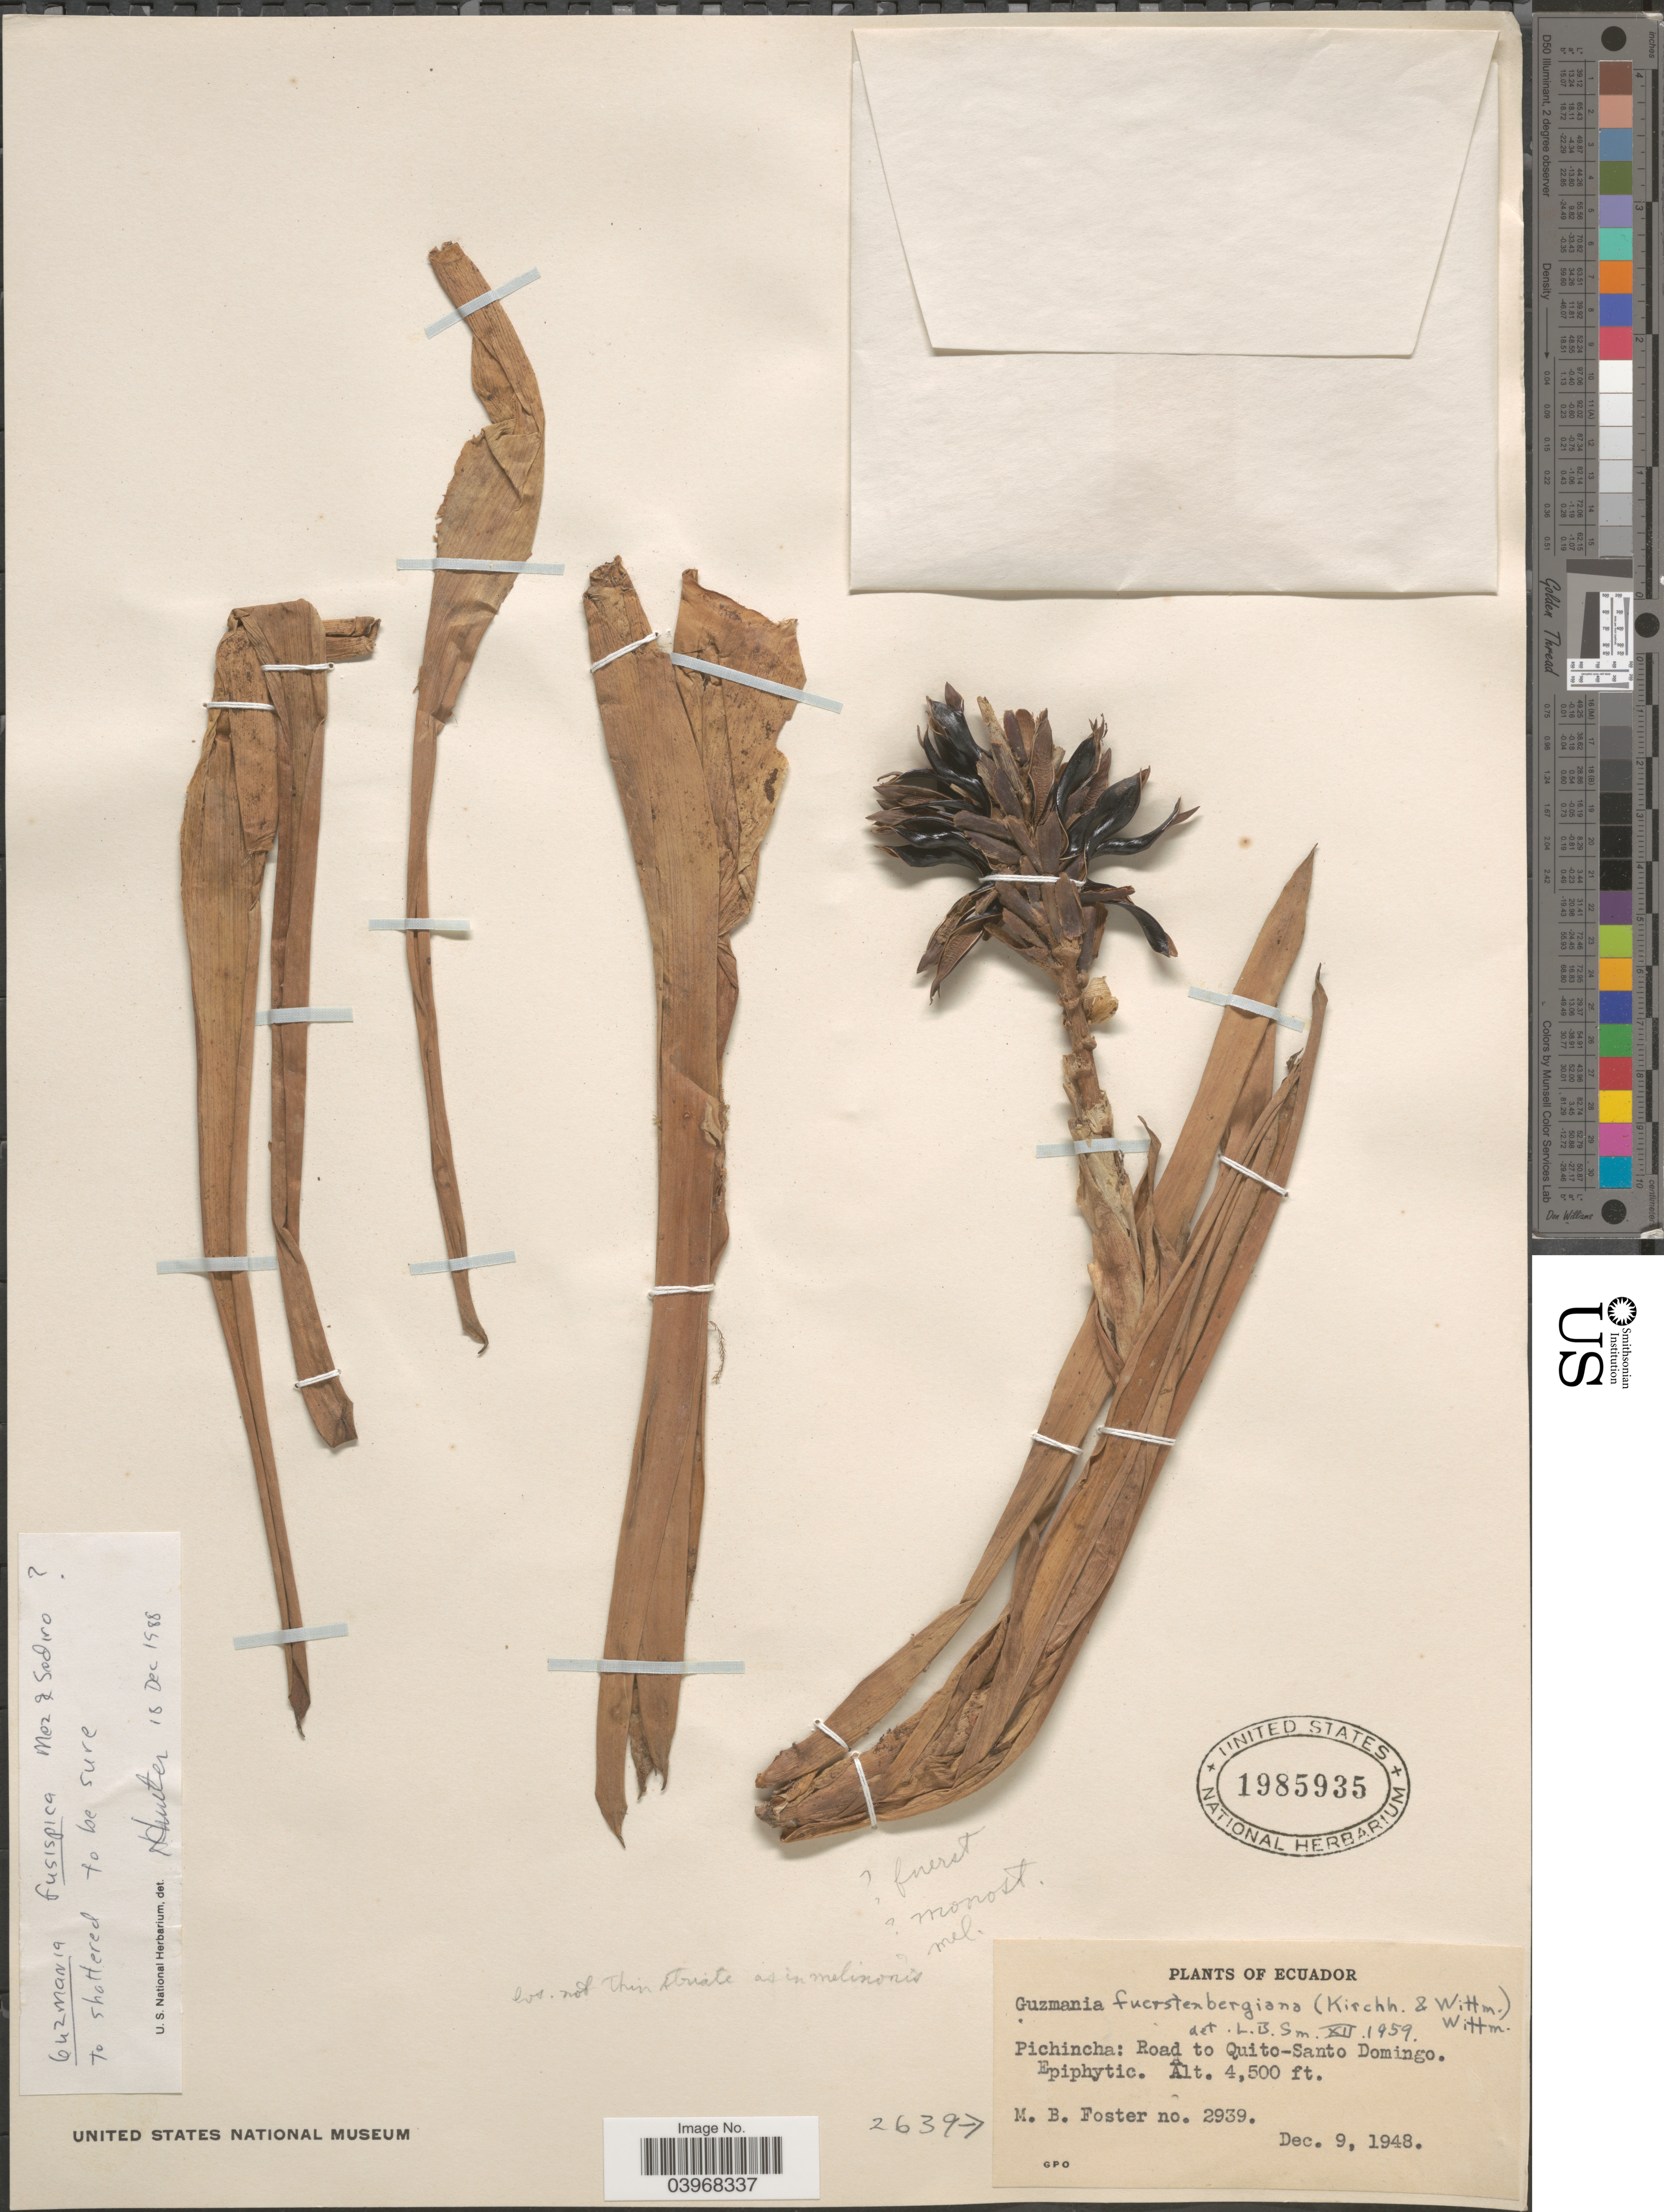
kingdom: Plantae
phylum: Tracheophyta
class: Liliopsida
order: Poales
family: Bromeliaceae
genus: Guzmania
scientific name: Guzmania fuerstenbergiana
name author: Wittm.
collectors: M. B. Foster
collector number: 2939/2639?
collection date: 1948-12-09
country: Ecuador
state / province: Pichincha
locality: Road to Quit-Santo Domingo.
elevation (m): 1372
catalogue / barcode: US 1985935